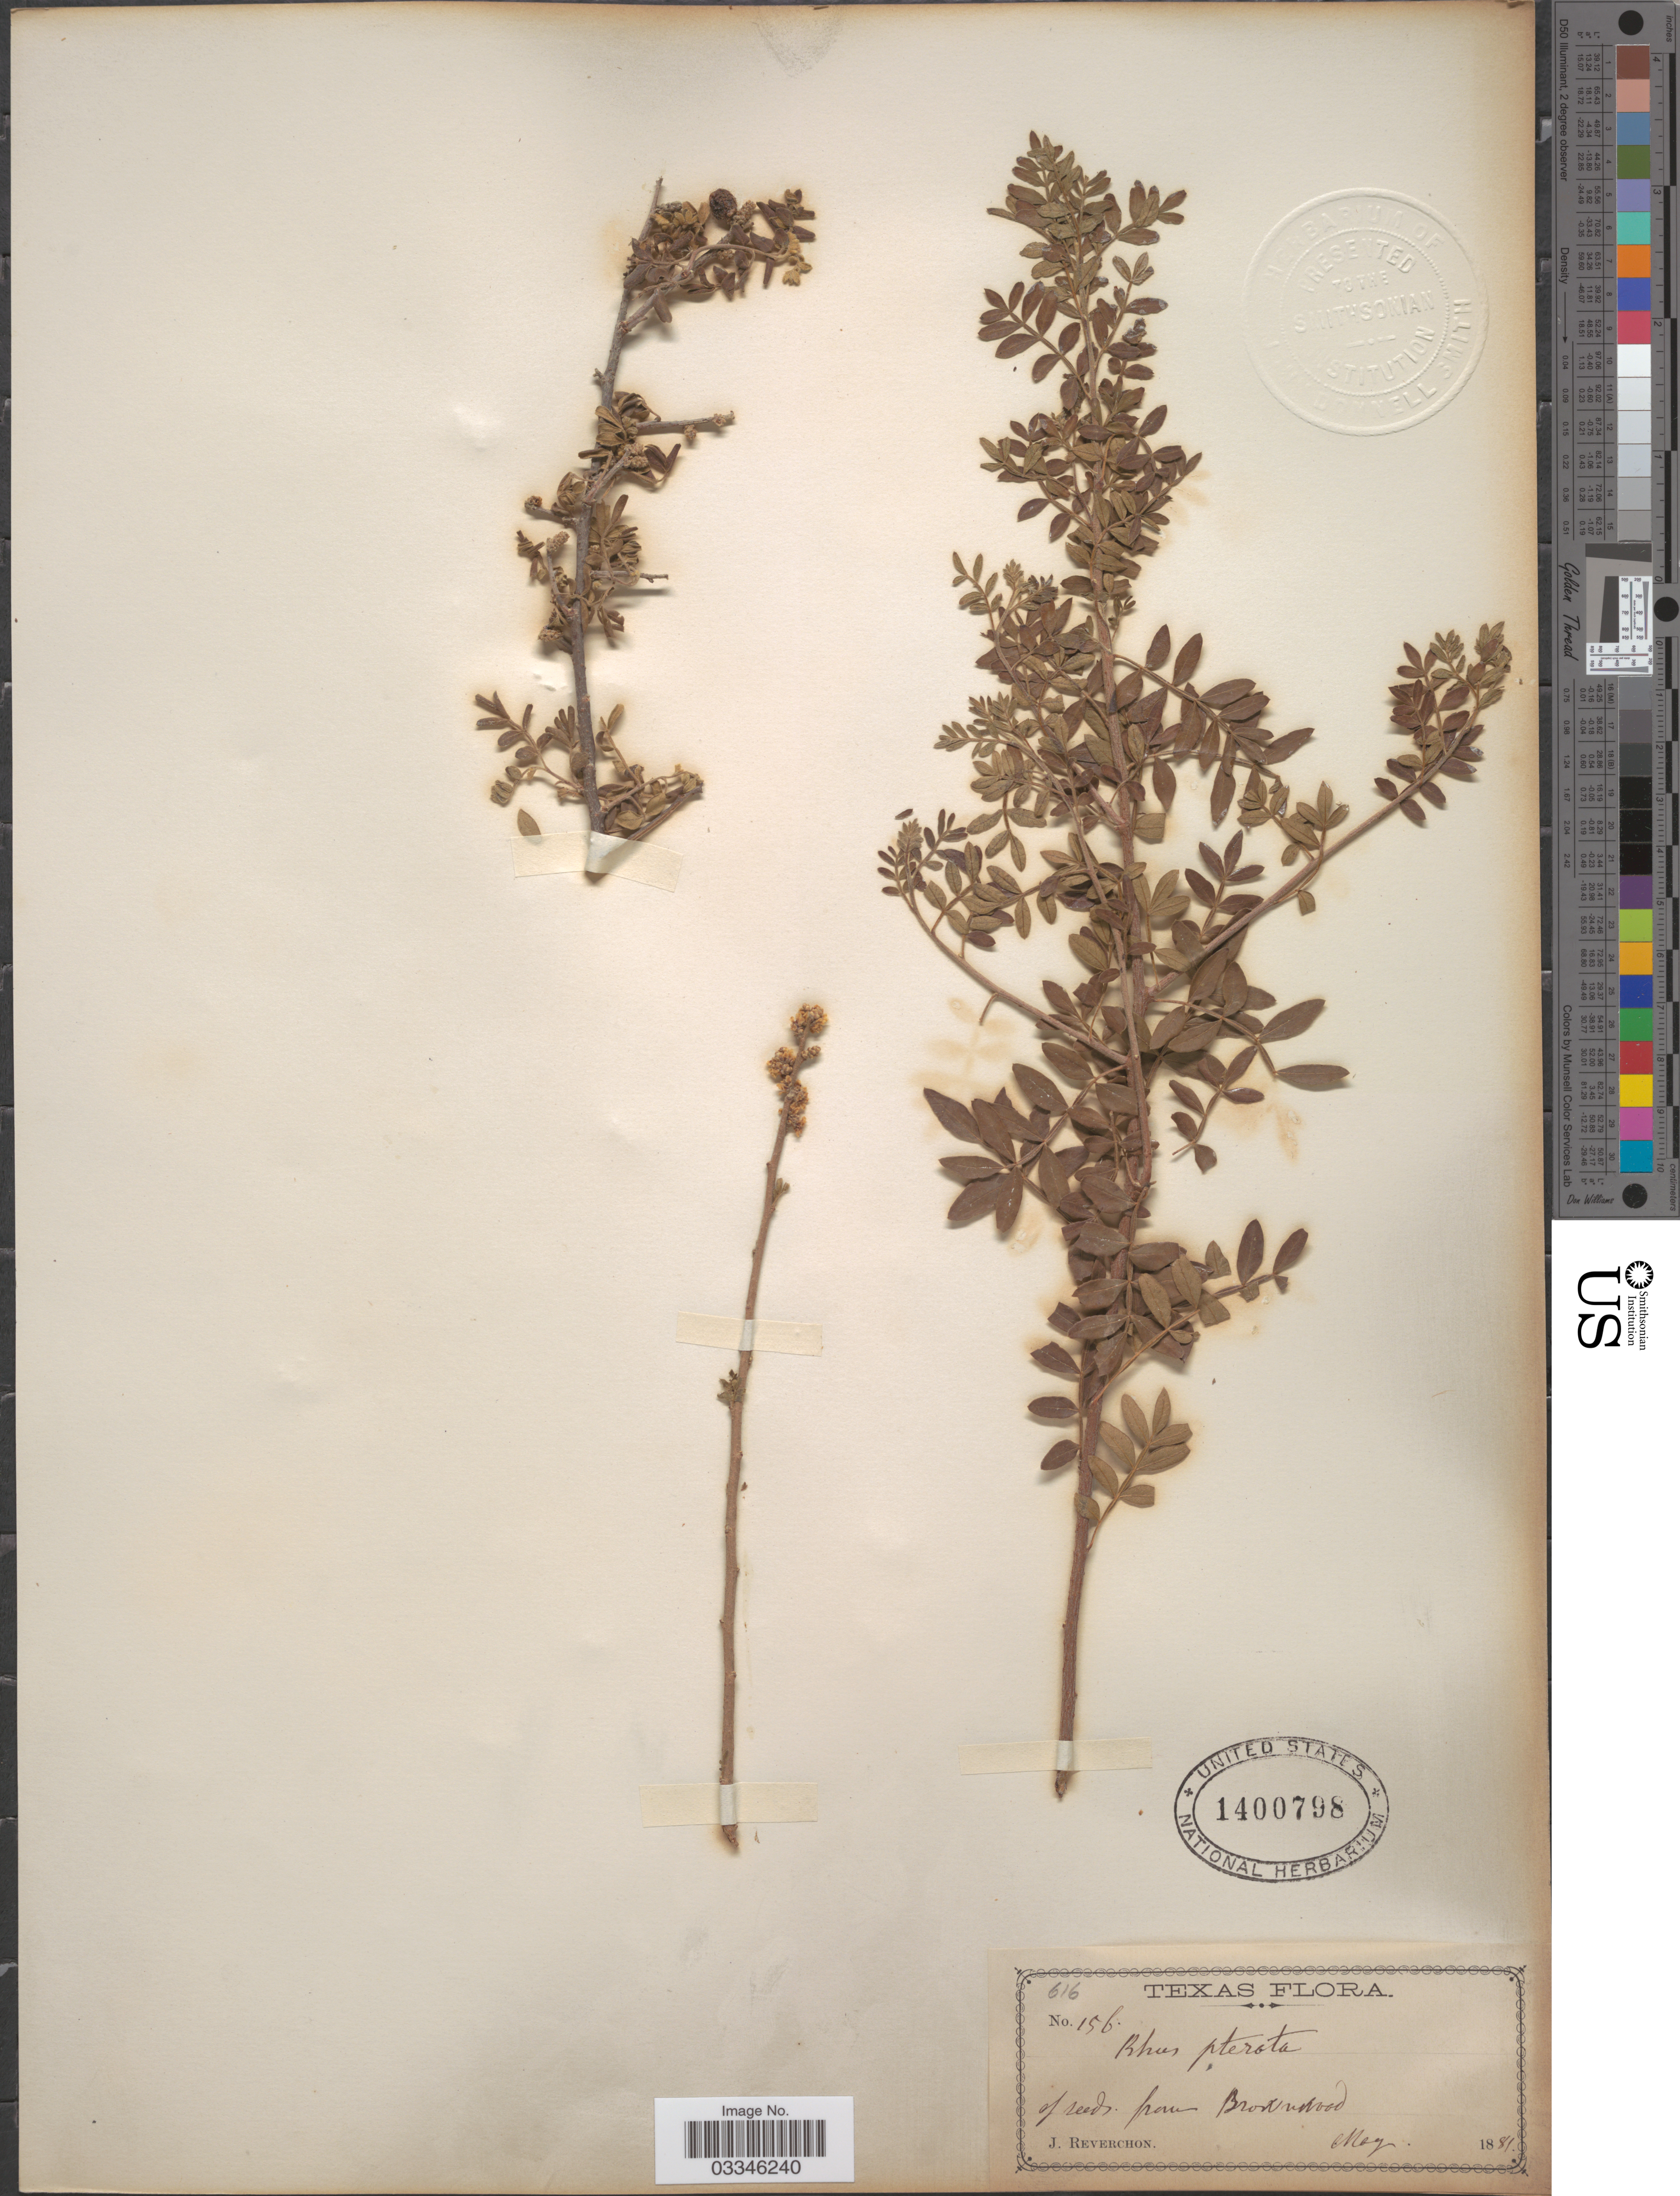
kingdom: Plantae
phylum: Tracheophyta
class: Magnoliopsida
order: Sapindales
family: Anacardiaceae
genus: Rhus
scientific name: Rhus microphylla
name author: Engelm.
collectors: J. Reverchon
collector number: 156*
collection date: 1881-05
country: United States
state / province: Texas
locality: Brownwood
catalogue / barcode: US 1400798